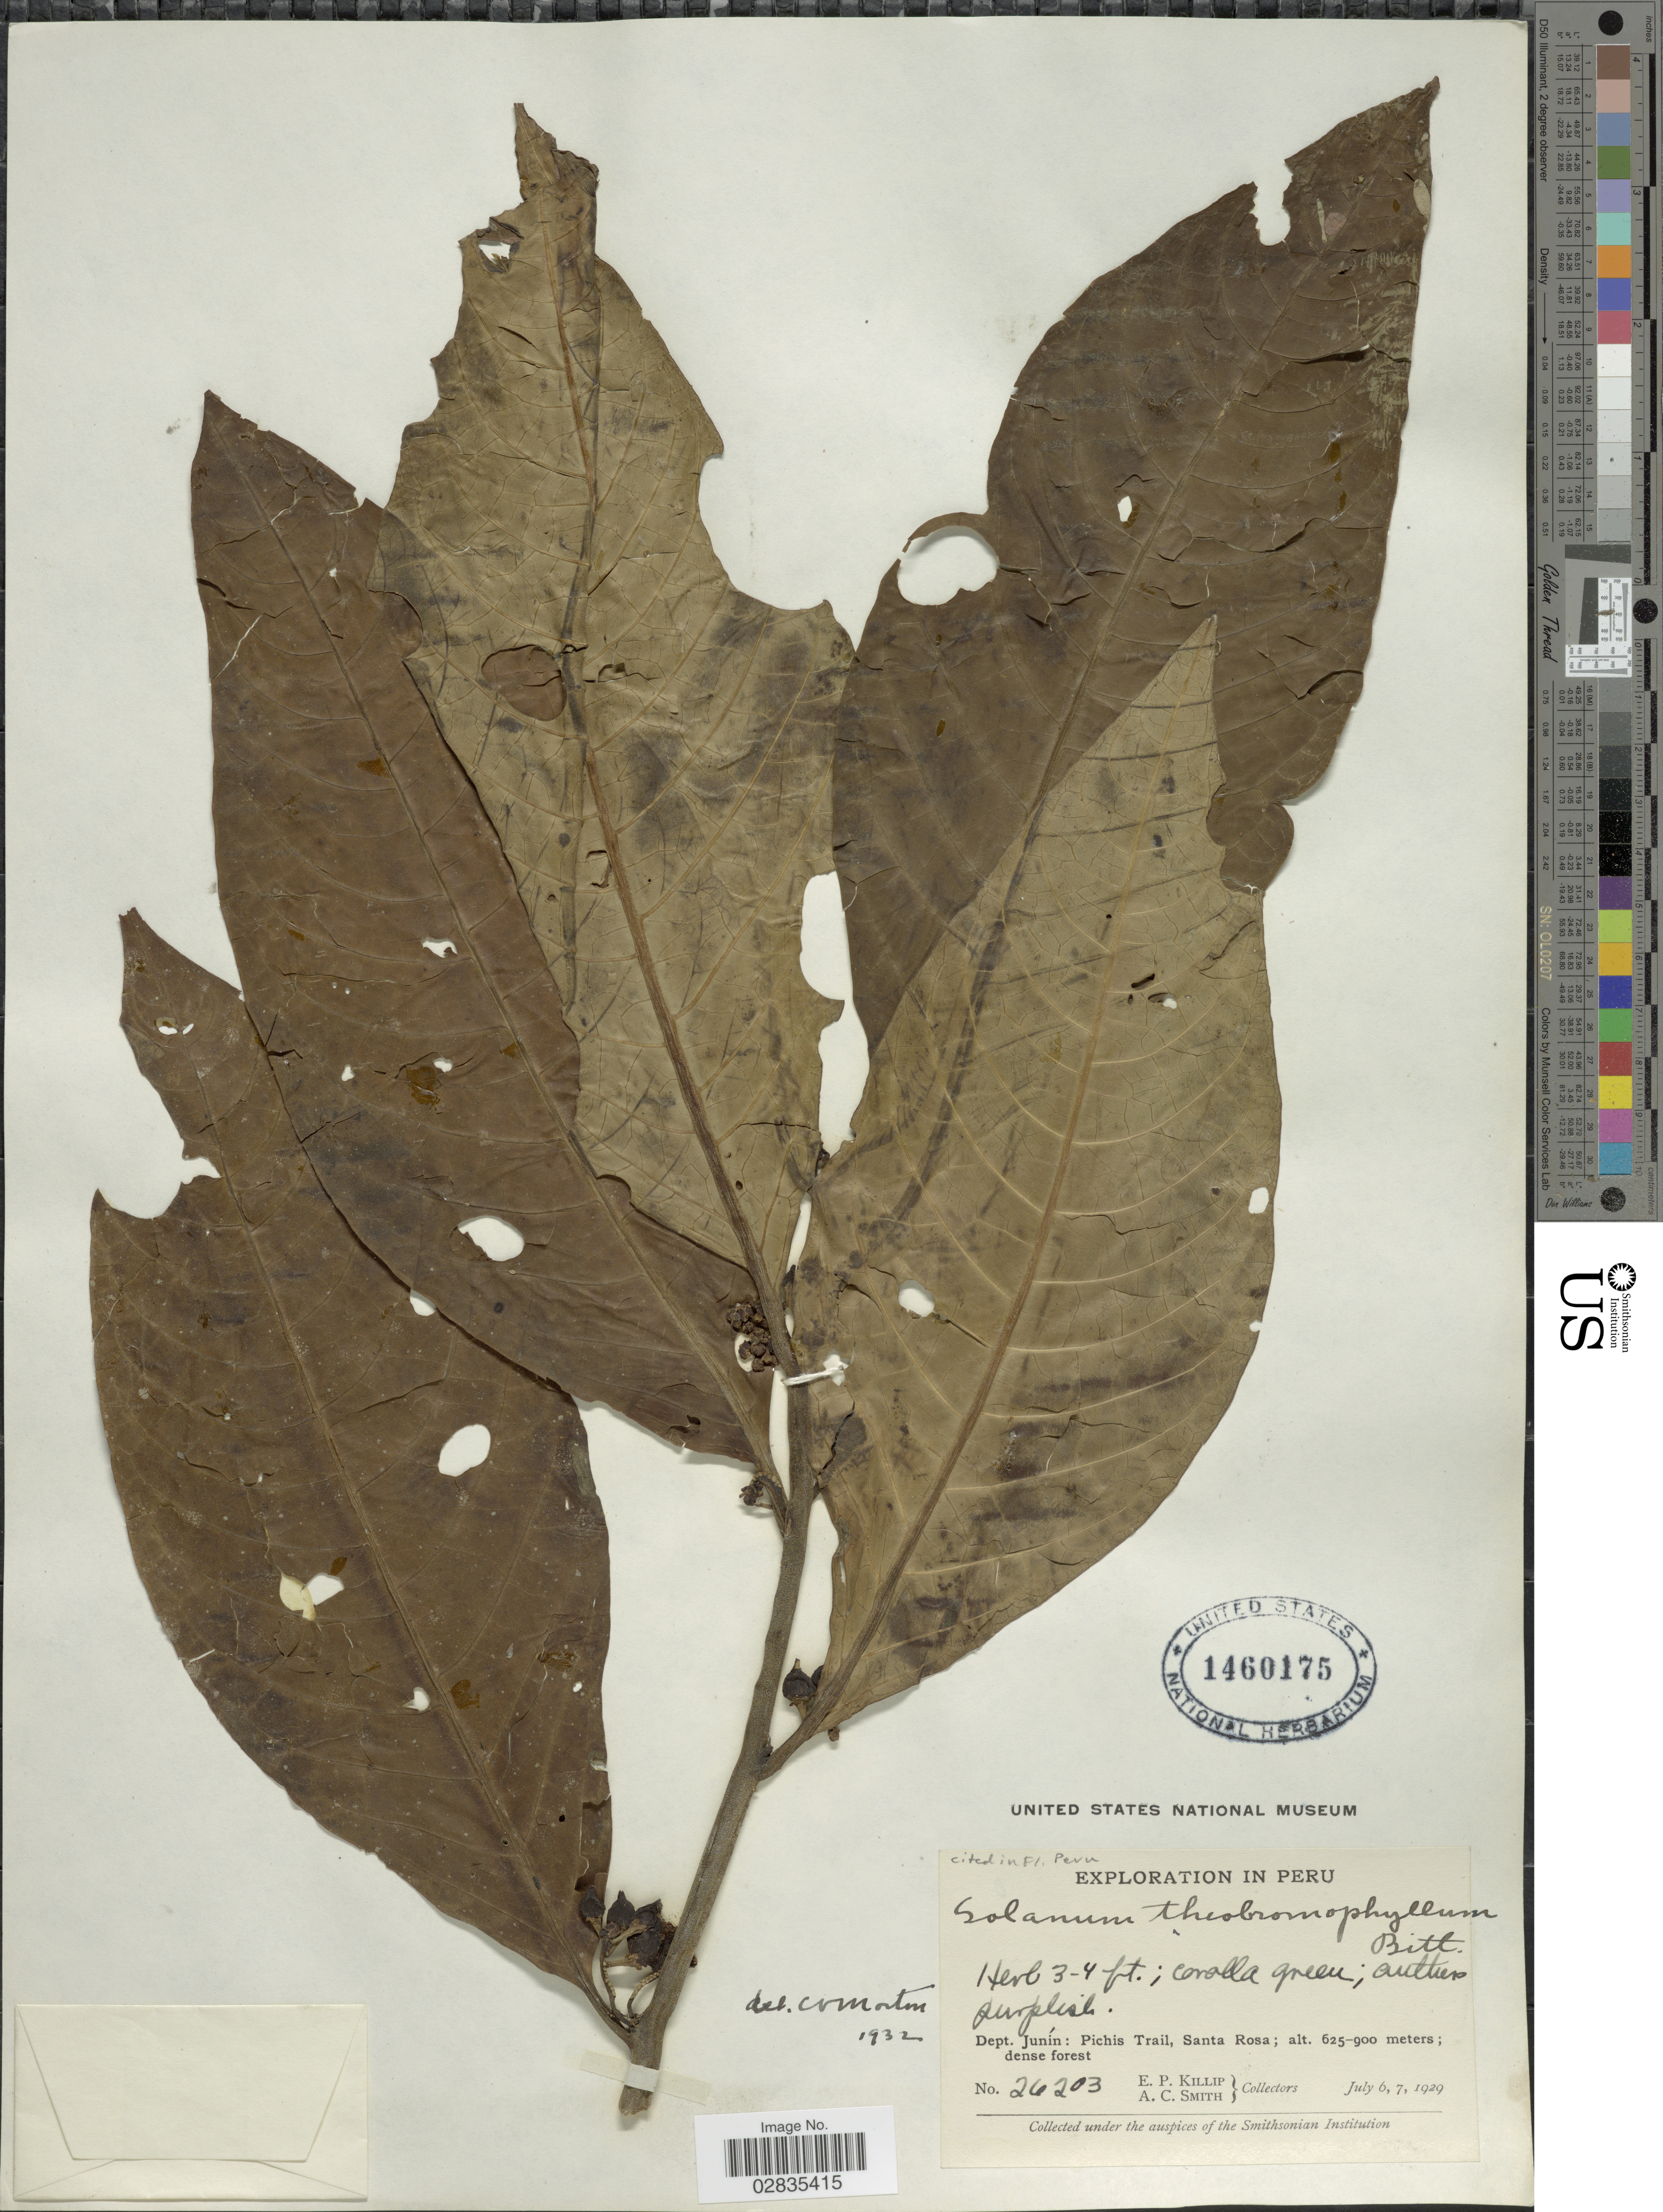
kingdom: Plantae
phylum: Tracheophyta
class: Magnoliopsida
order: Solanales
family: Solanaceae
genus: Solanum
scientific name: Solanum anceps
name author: Ruiz & Pav.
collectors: E. P. Killip & A. C. Smith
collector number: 26203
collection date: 1929-07-06/1929-07-07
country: Peru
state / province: Junín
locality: Dept. Junín: Pichis Trail, Santa Rosa.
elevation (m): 625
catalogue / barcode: US 1460175